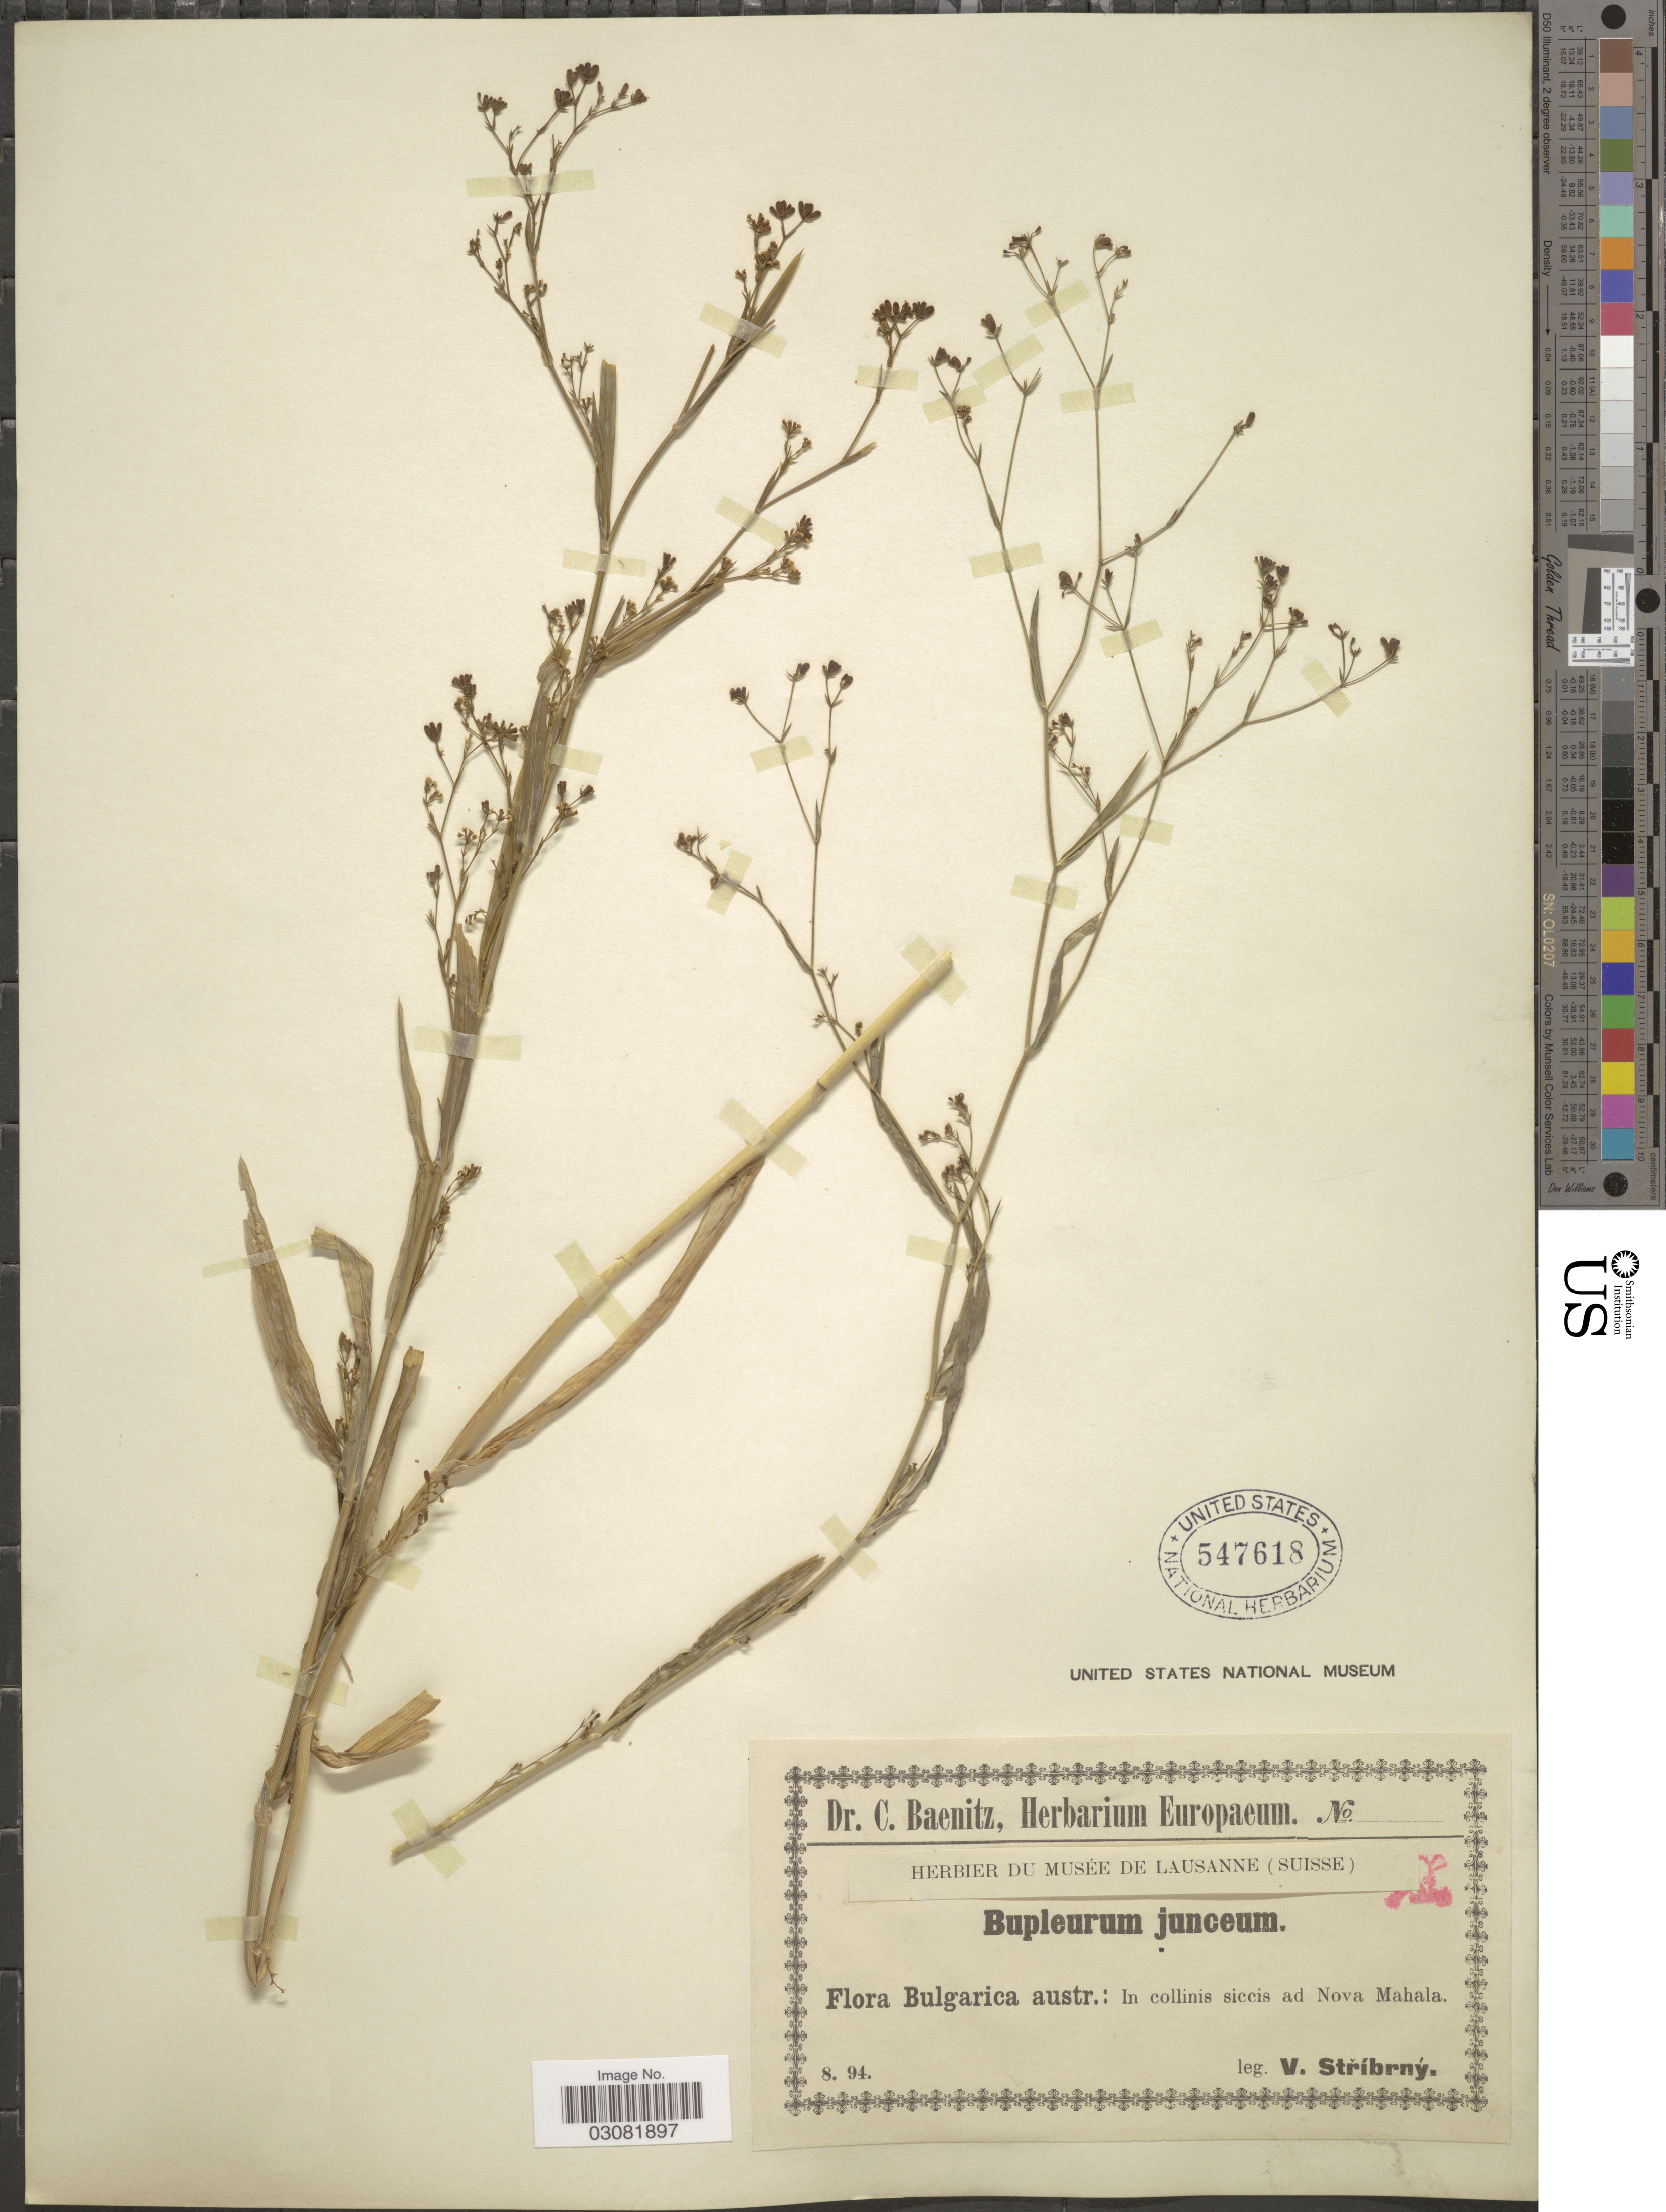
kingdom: Plantae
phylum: Tracheophyta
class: Magnoliopsida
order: Apiales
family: Apiaceae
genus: Bupleurum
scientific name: Bupleurum praealtum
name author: L.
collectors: V. Stribrny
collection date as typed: Transcribed d/m/y: /8/94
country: Bulgaria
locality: Bulgarica austr.: In collinis siccis ad Nova Mahala.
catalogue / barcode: US 547618